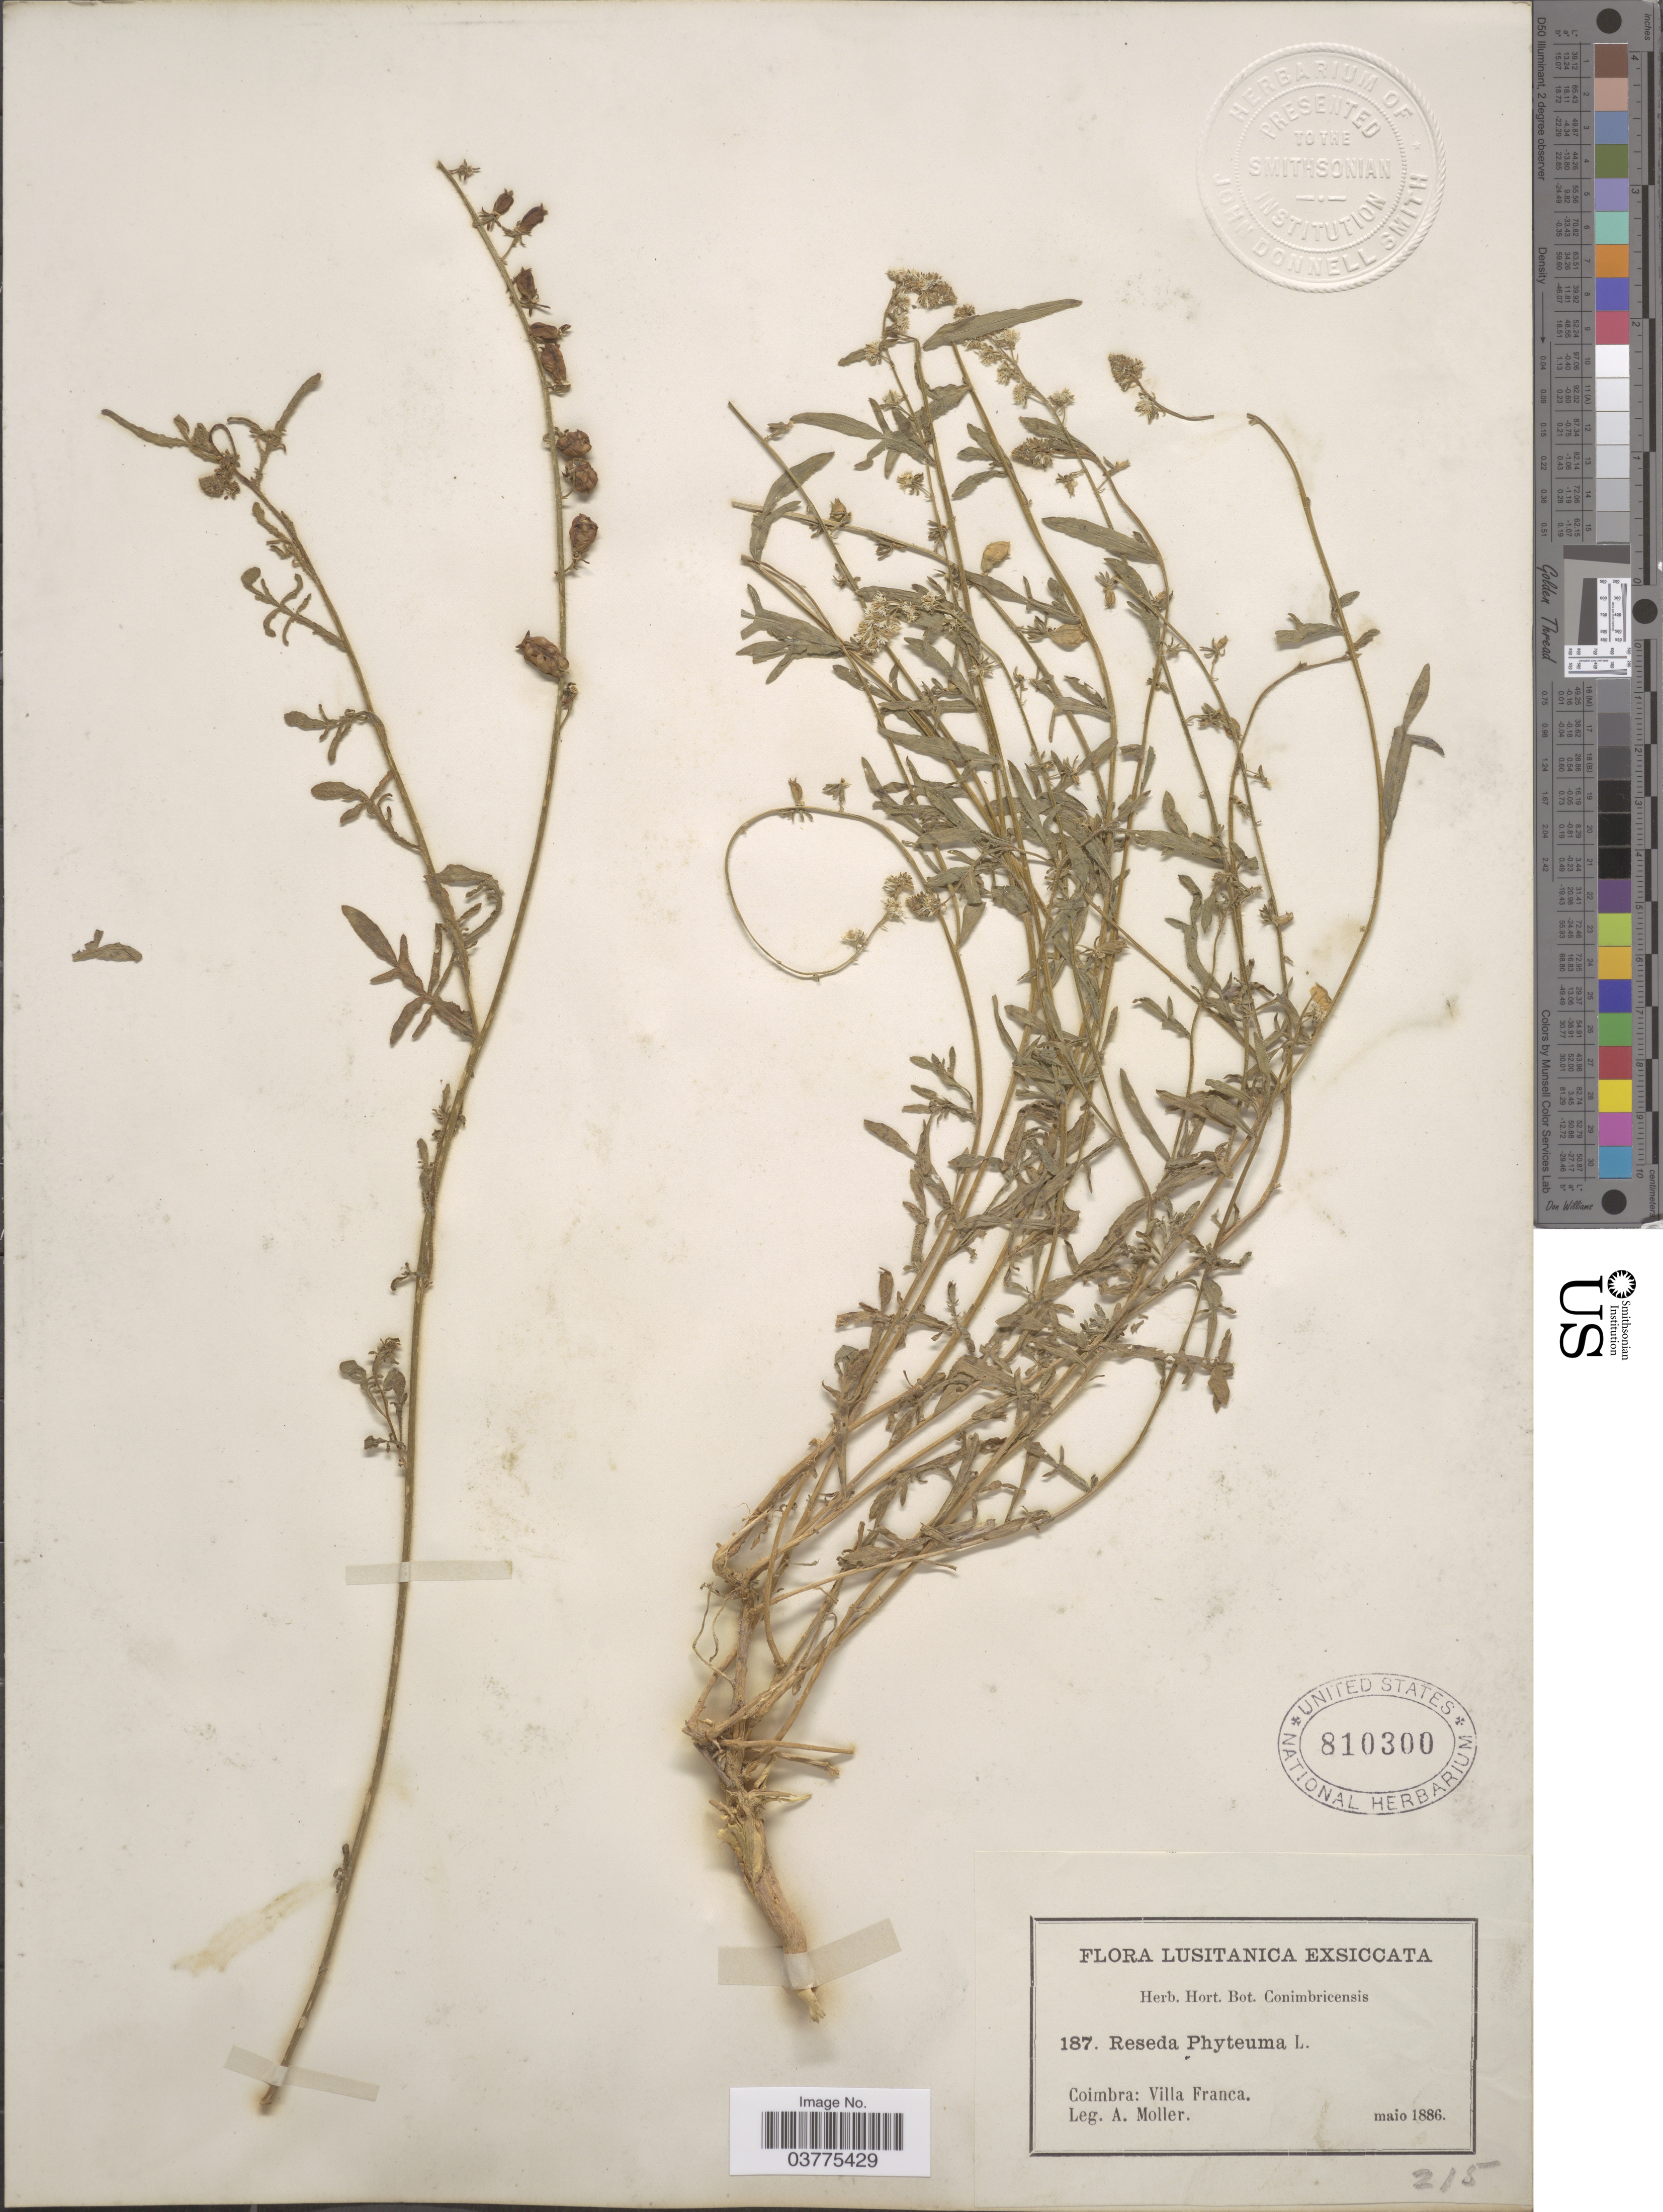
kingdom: Plantae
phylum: Tracheophyta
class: Magnoliopsida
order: Brassicales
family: Resedaceae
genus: Reseda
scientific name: Reseda phyteuma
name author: L.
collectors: A. Moller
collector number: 187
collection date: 1886-05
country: Portugal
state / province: Coimbra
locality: Lusitanica. Villa Franca.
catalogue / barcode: US 810300